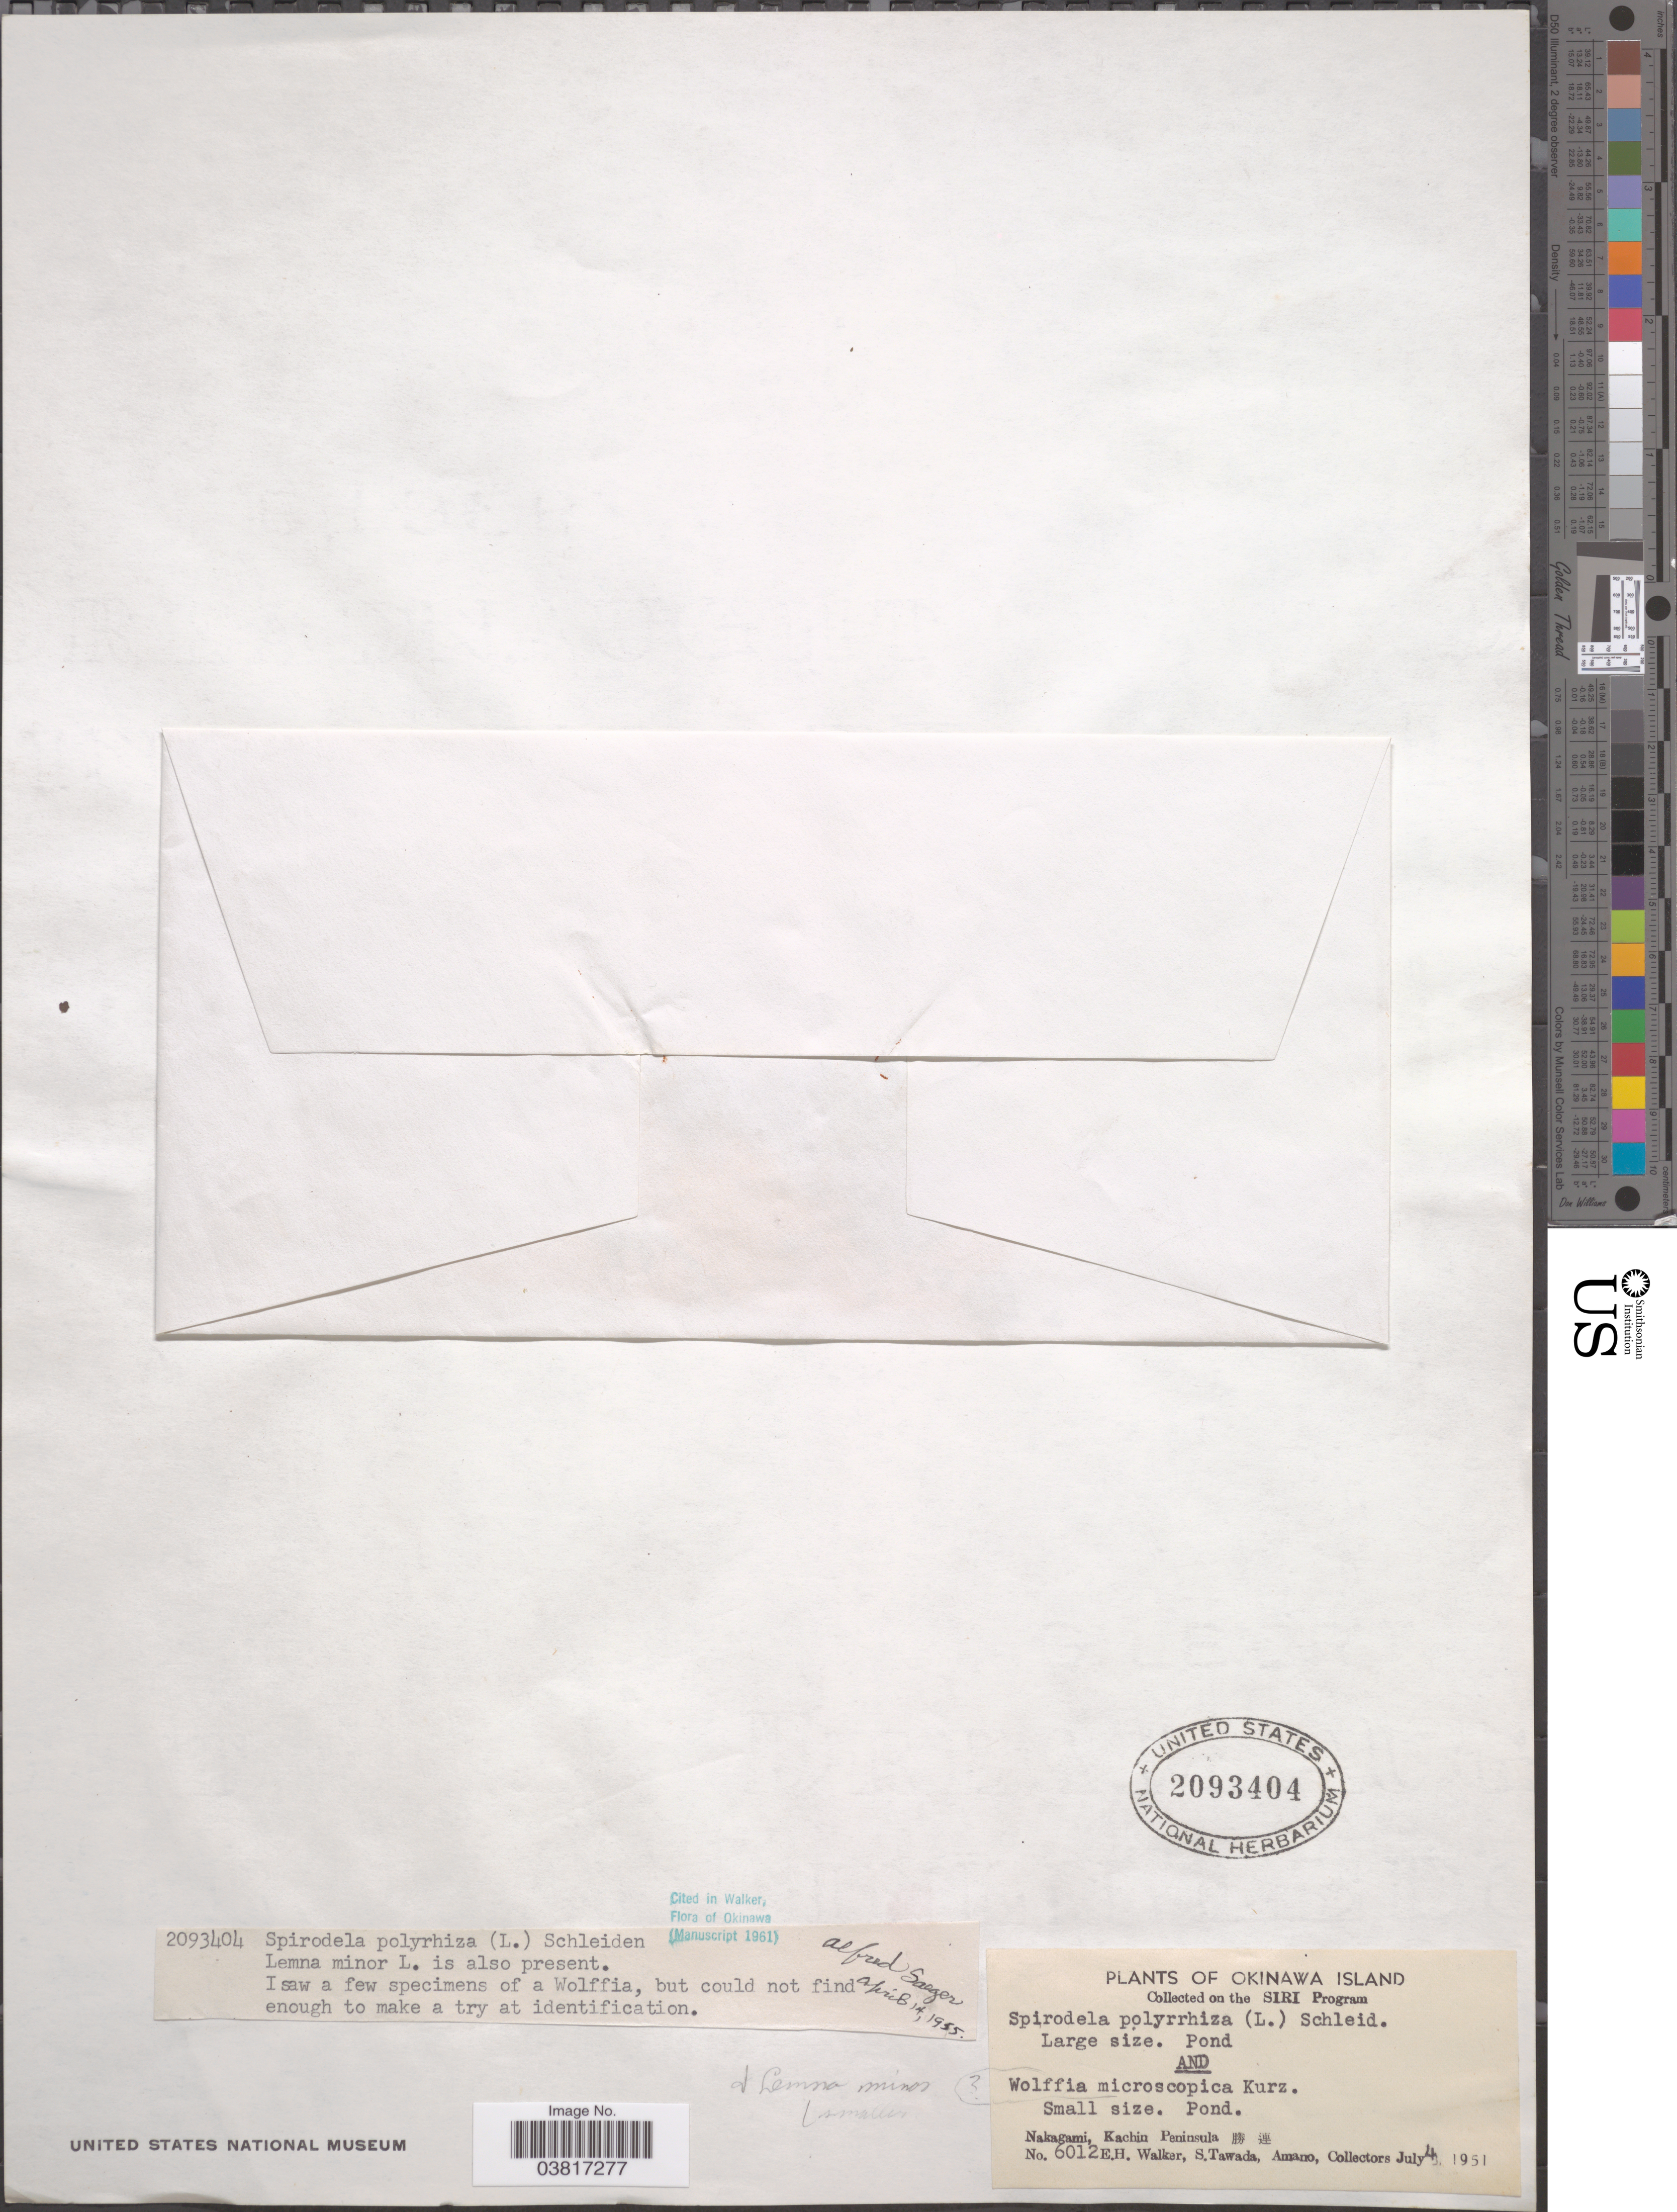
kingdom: Plantae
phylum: Tracheophyta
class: Liliopsida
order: Alismatales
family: Araceae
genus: Spirodela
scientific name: Spirodela polyrrhiza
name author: (L.) Schleid.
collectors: E. H. Walker, S. Tawada & Amano, --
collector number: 6012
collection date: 1951-07-04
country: Japan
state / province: Okinawa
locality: Okinawa Island. Nakagami, Kachiu Peninsula X.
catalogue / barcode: US 2093404